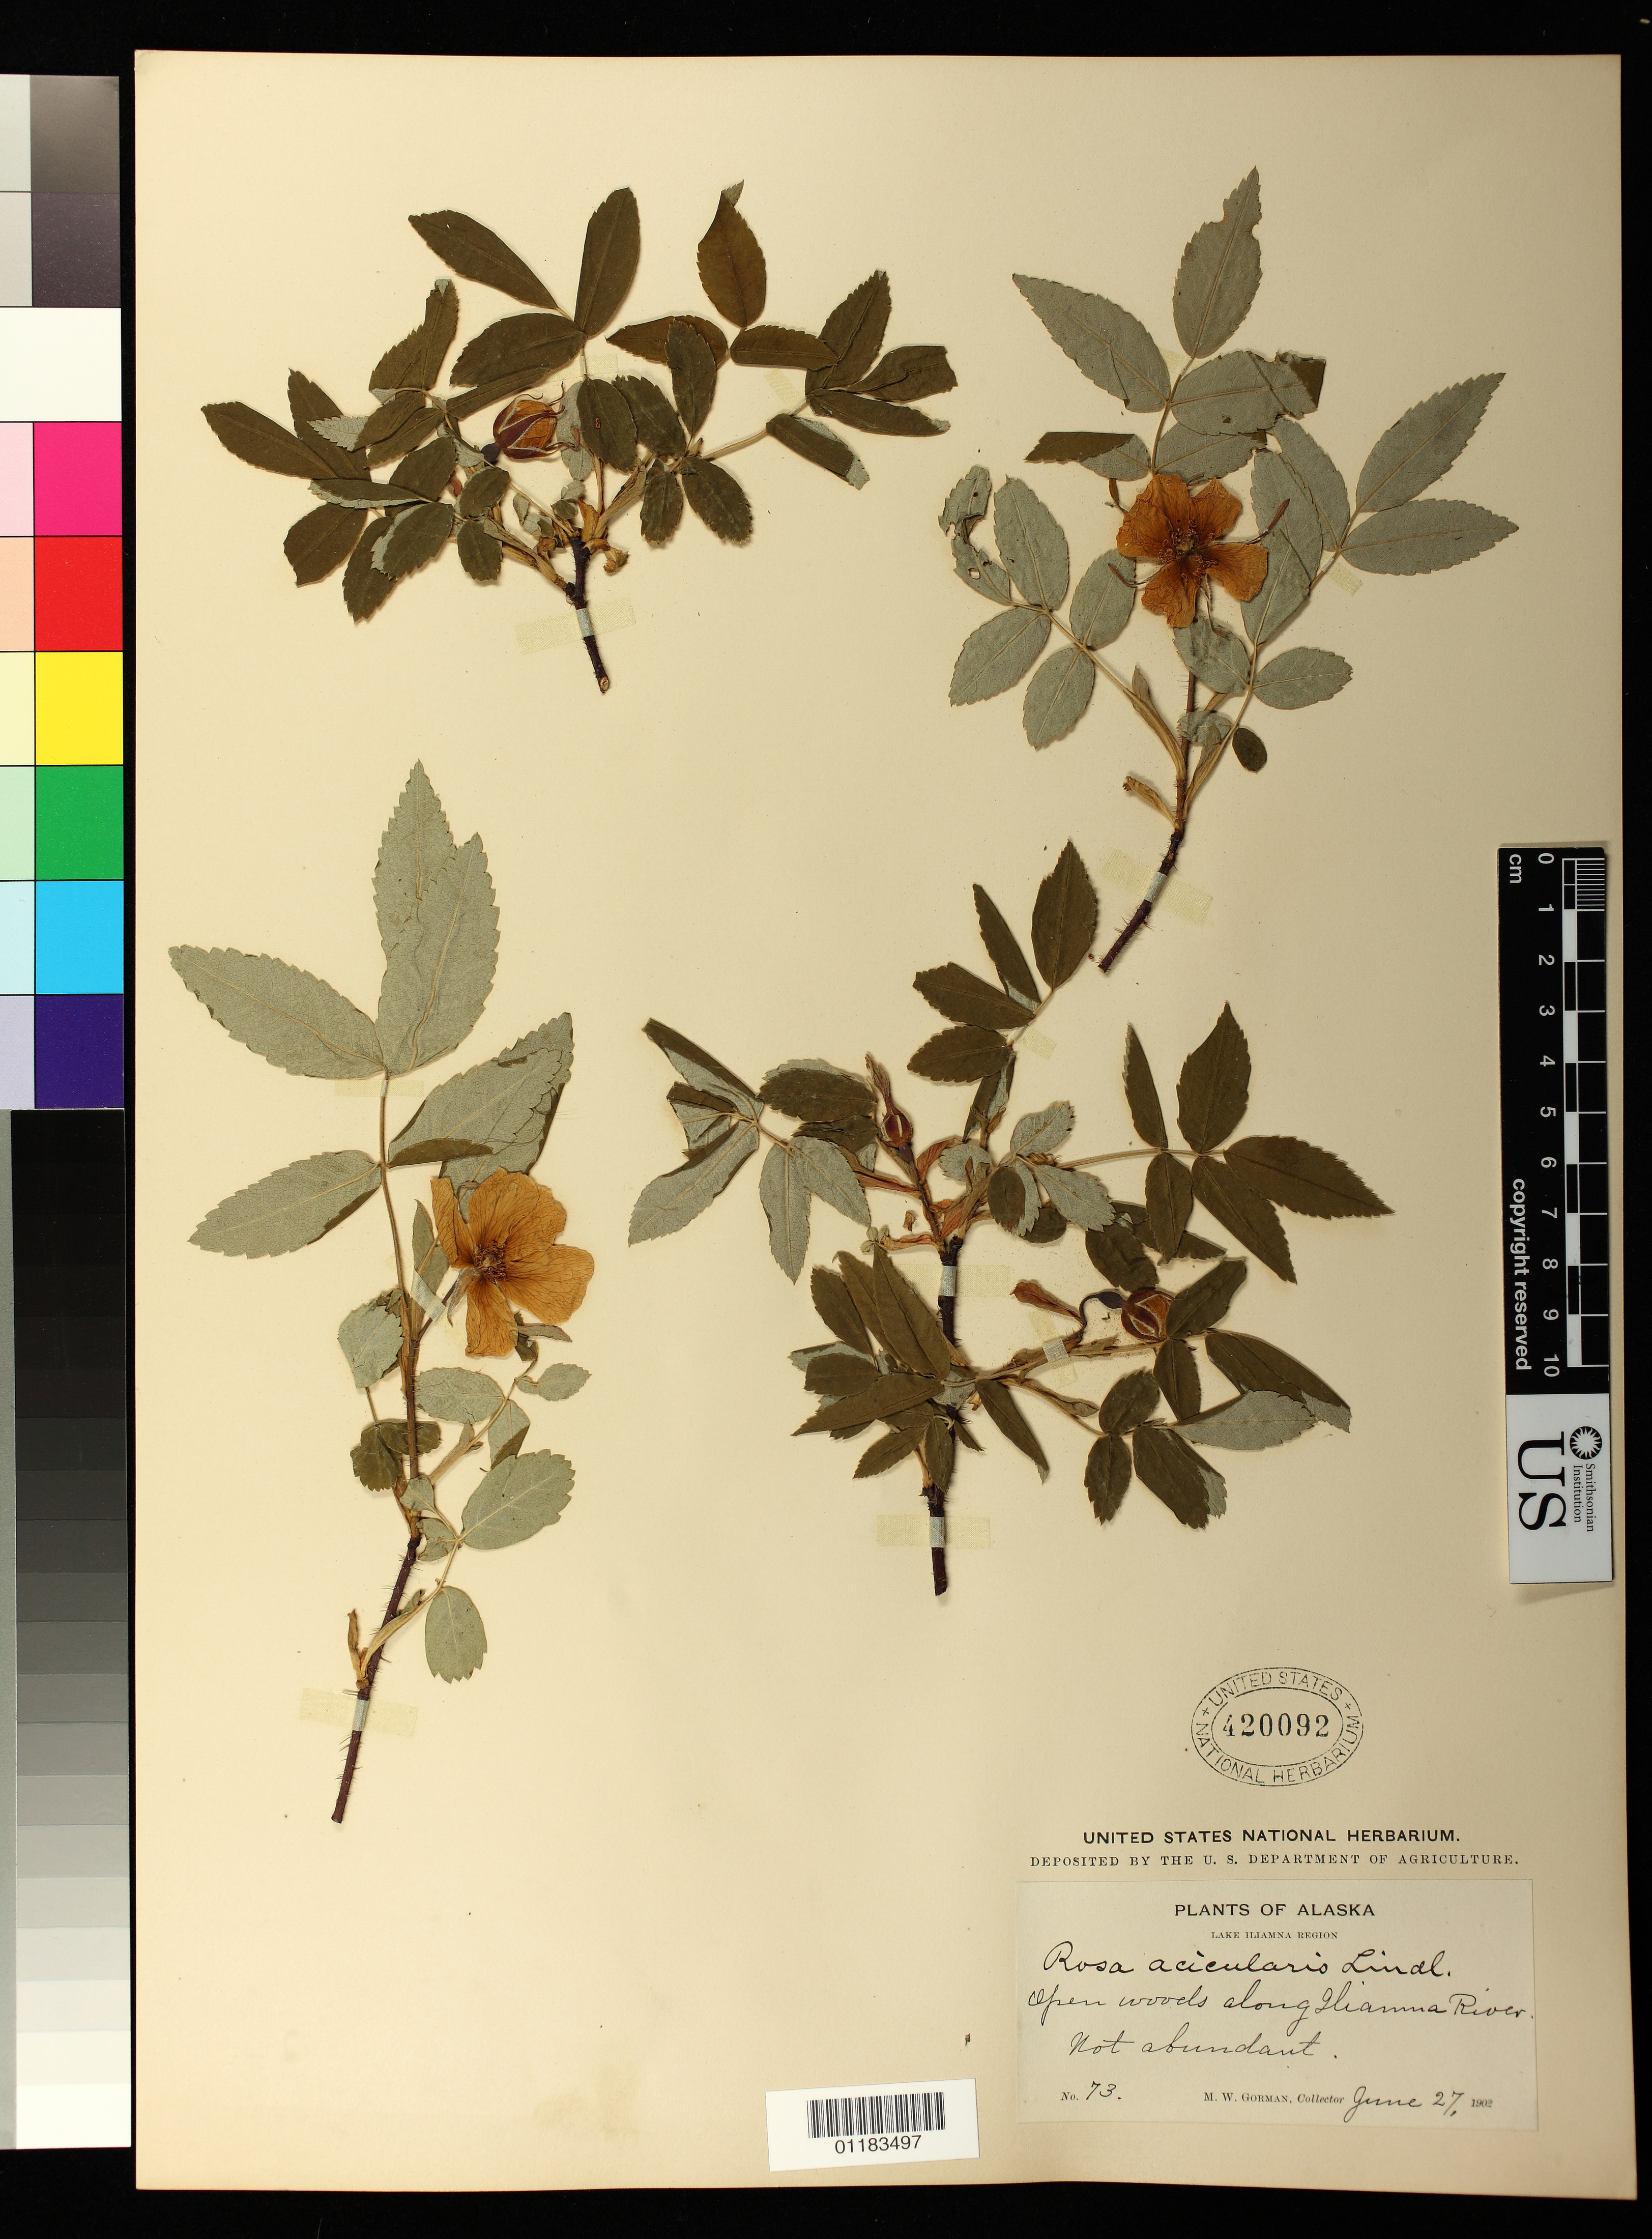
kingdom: Plantae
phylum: Tracheophyta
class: Magnoliopsida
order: Rosales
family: Rosaceae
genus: Rosa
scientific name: Rosa acicularis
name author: Lindl.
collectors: M. W. Gorman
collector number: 73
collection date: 1902-06-27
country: United States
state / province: Alaska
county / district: Lake and Peninsula Borough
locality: Lake Iliamna Region. Open woods along Iliamna River.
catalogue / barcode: US 420092